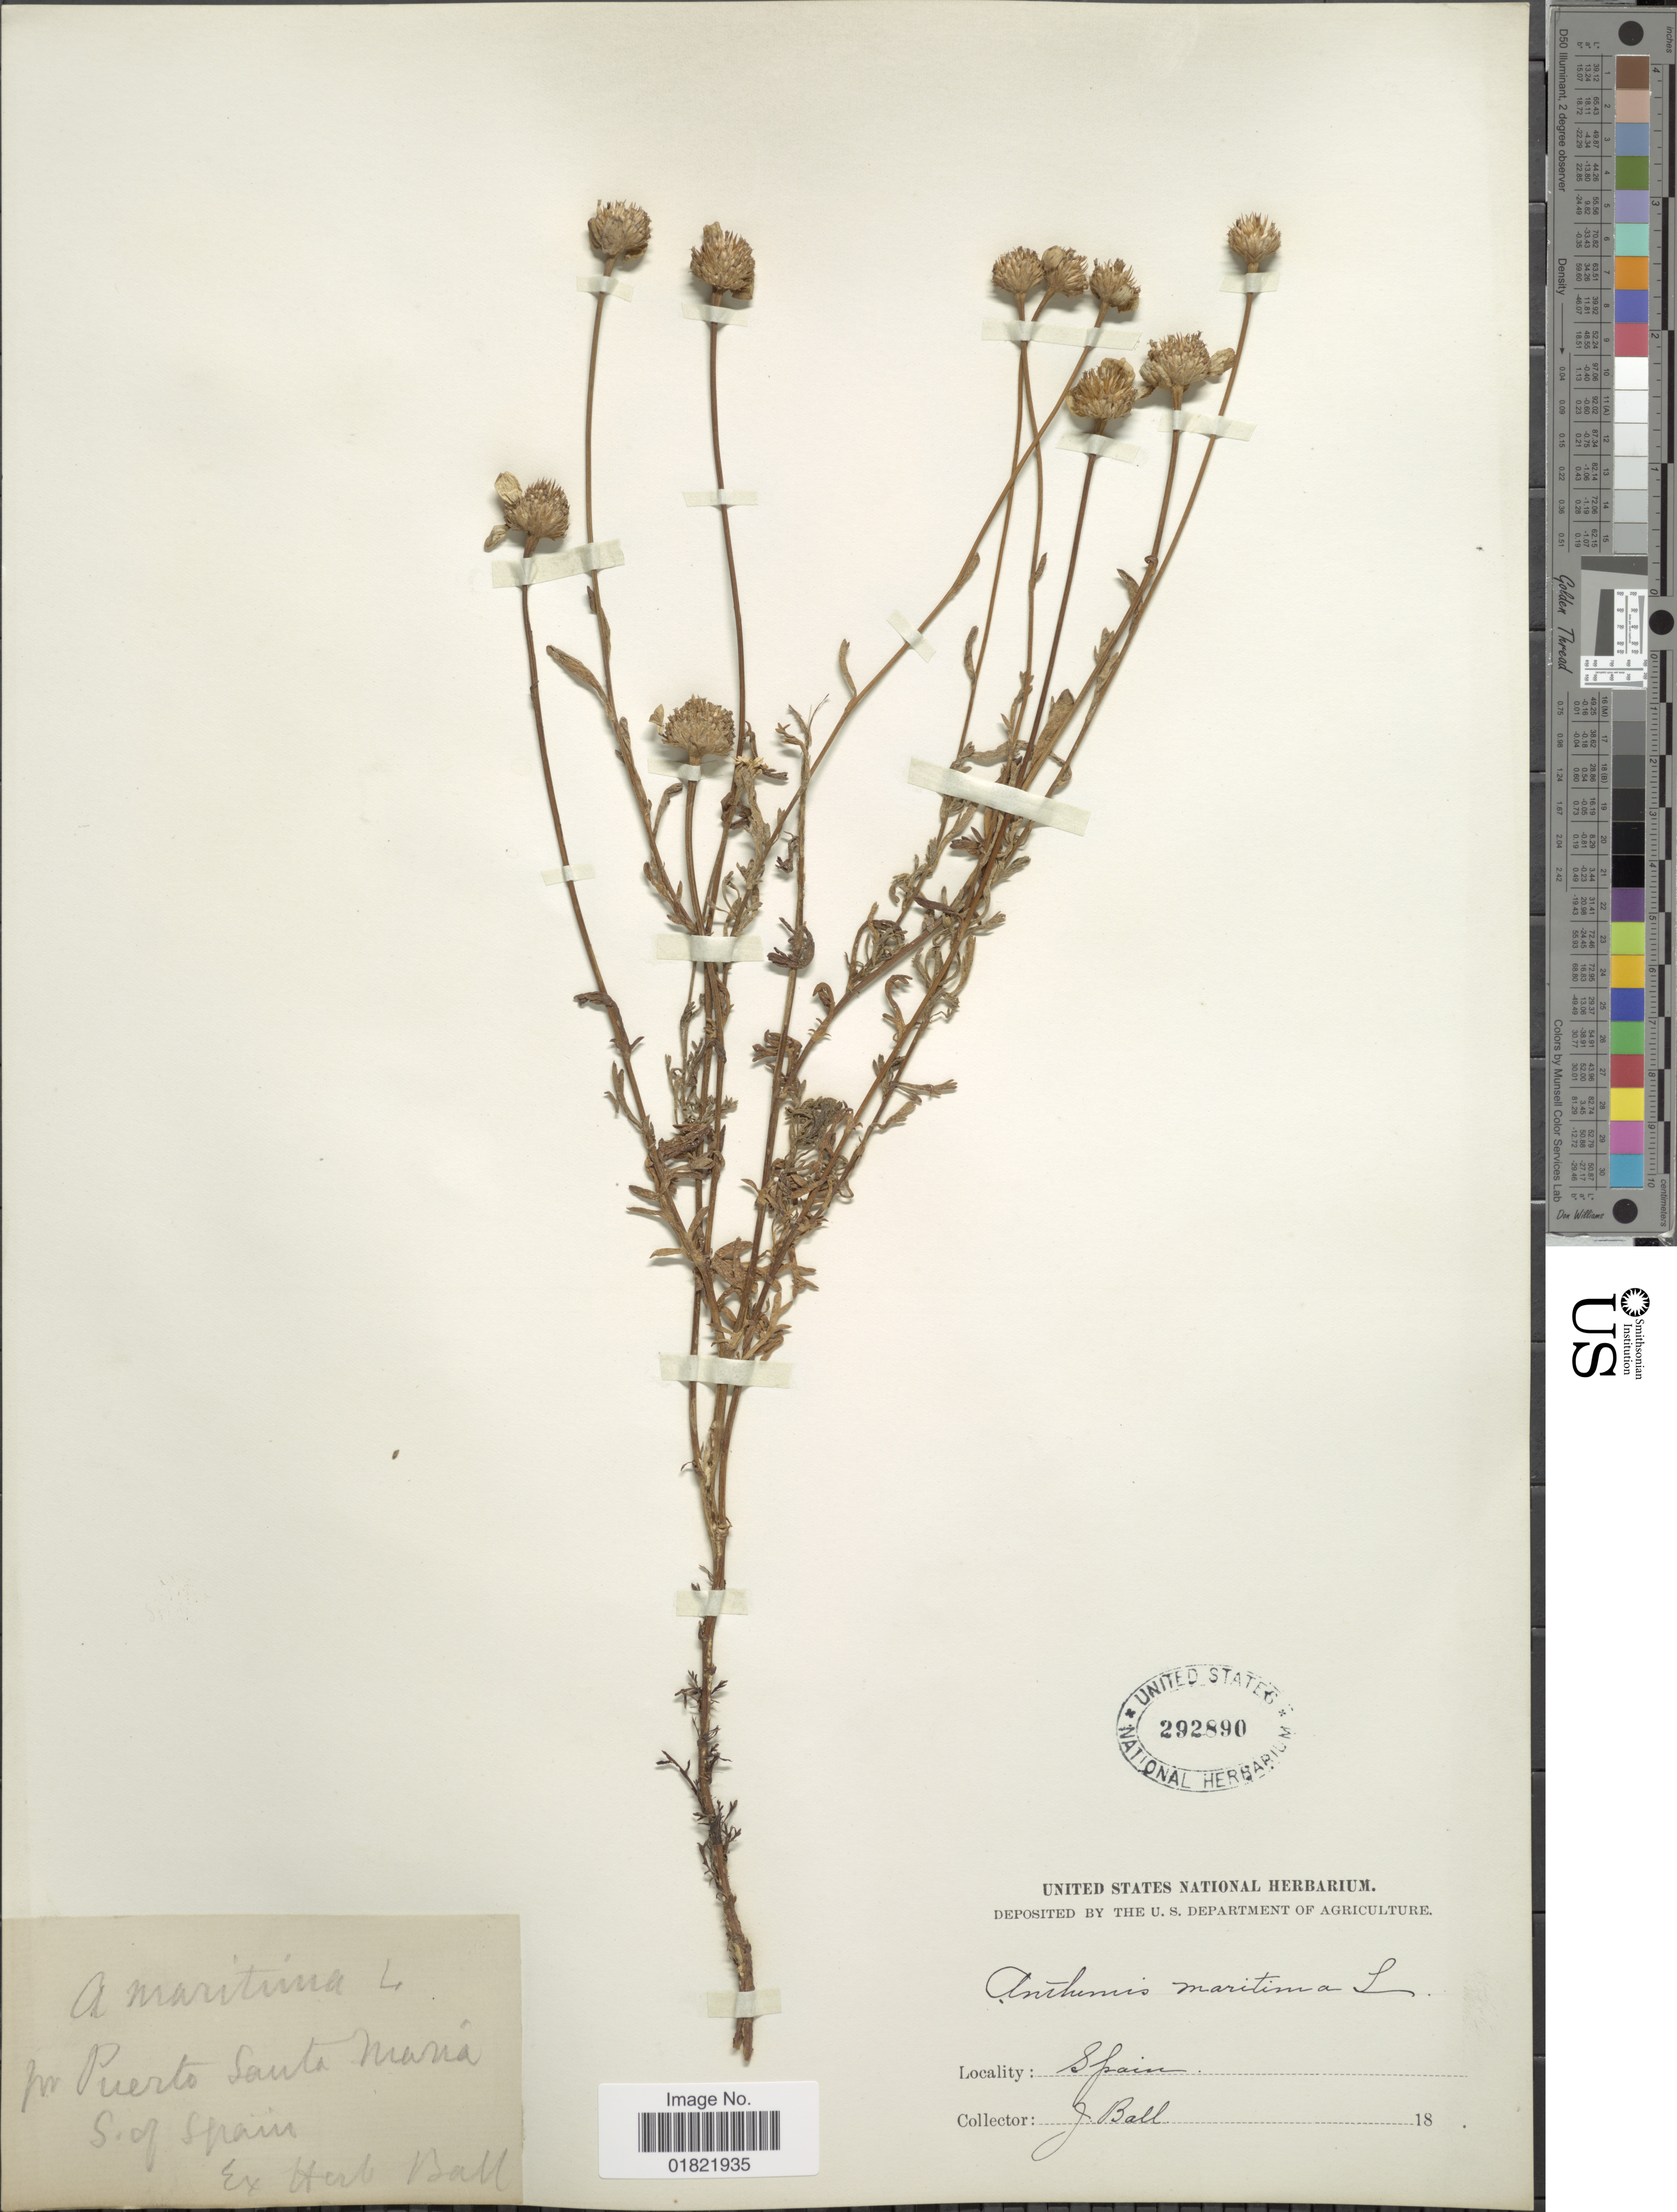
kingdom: Plantae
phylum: Tracheophyta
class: Magnoliopsida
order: Asterales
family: Asteraceae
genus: Anthemis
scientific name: Anthemis maritima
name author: L.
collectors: J. Ball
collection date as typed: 18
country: Spain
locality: Pr. Puerto Santa Maria, S. of Spain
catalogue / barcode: US 292890